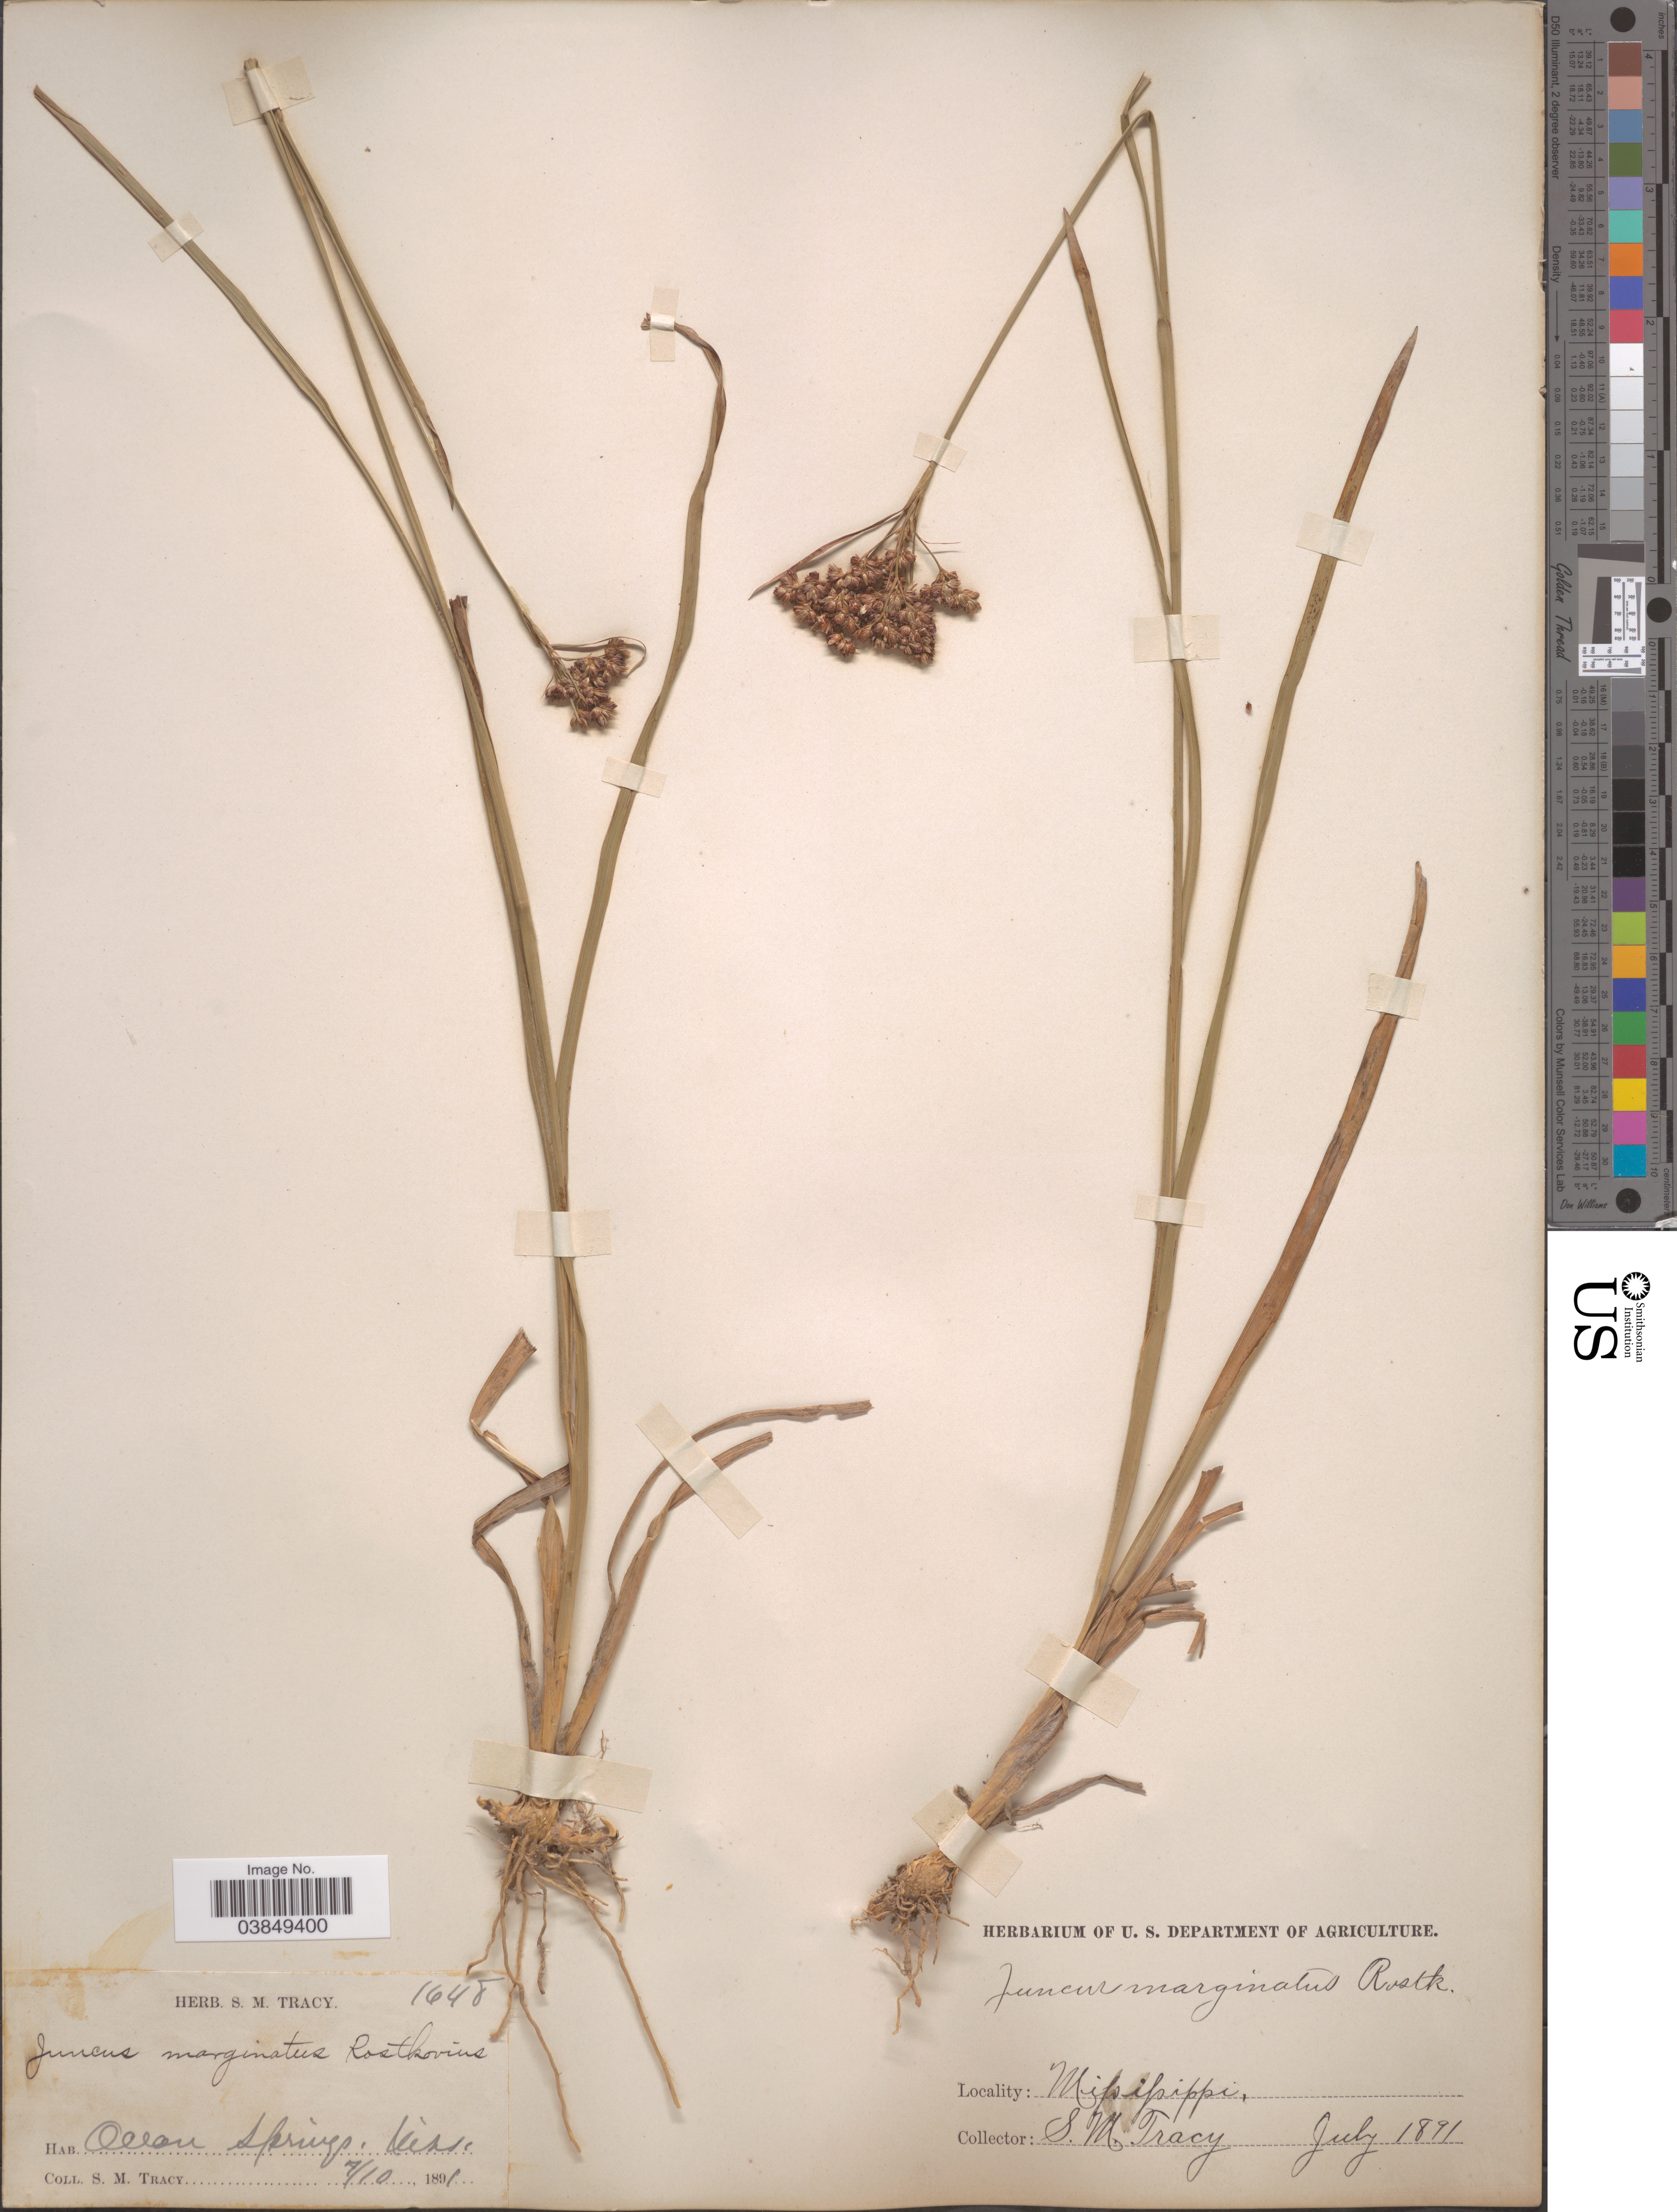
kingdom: Plantae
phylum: Tracheophyta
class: Liliopsida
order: Poales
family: Juncaceae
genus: Juncus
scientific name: Juncus aristulatus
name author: Michx.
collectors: S. M. Tracy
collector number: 1648*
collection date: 1891-07-10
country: United States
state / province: Mississippi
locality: Ocean Springs.